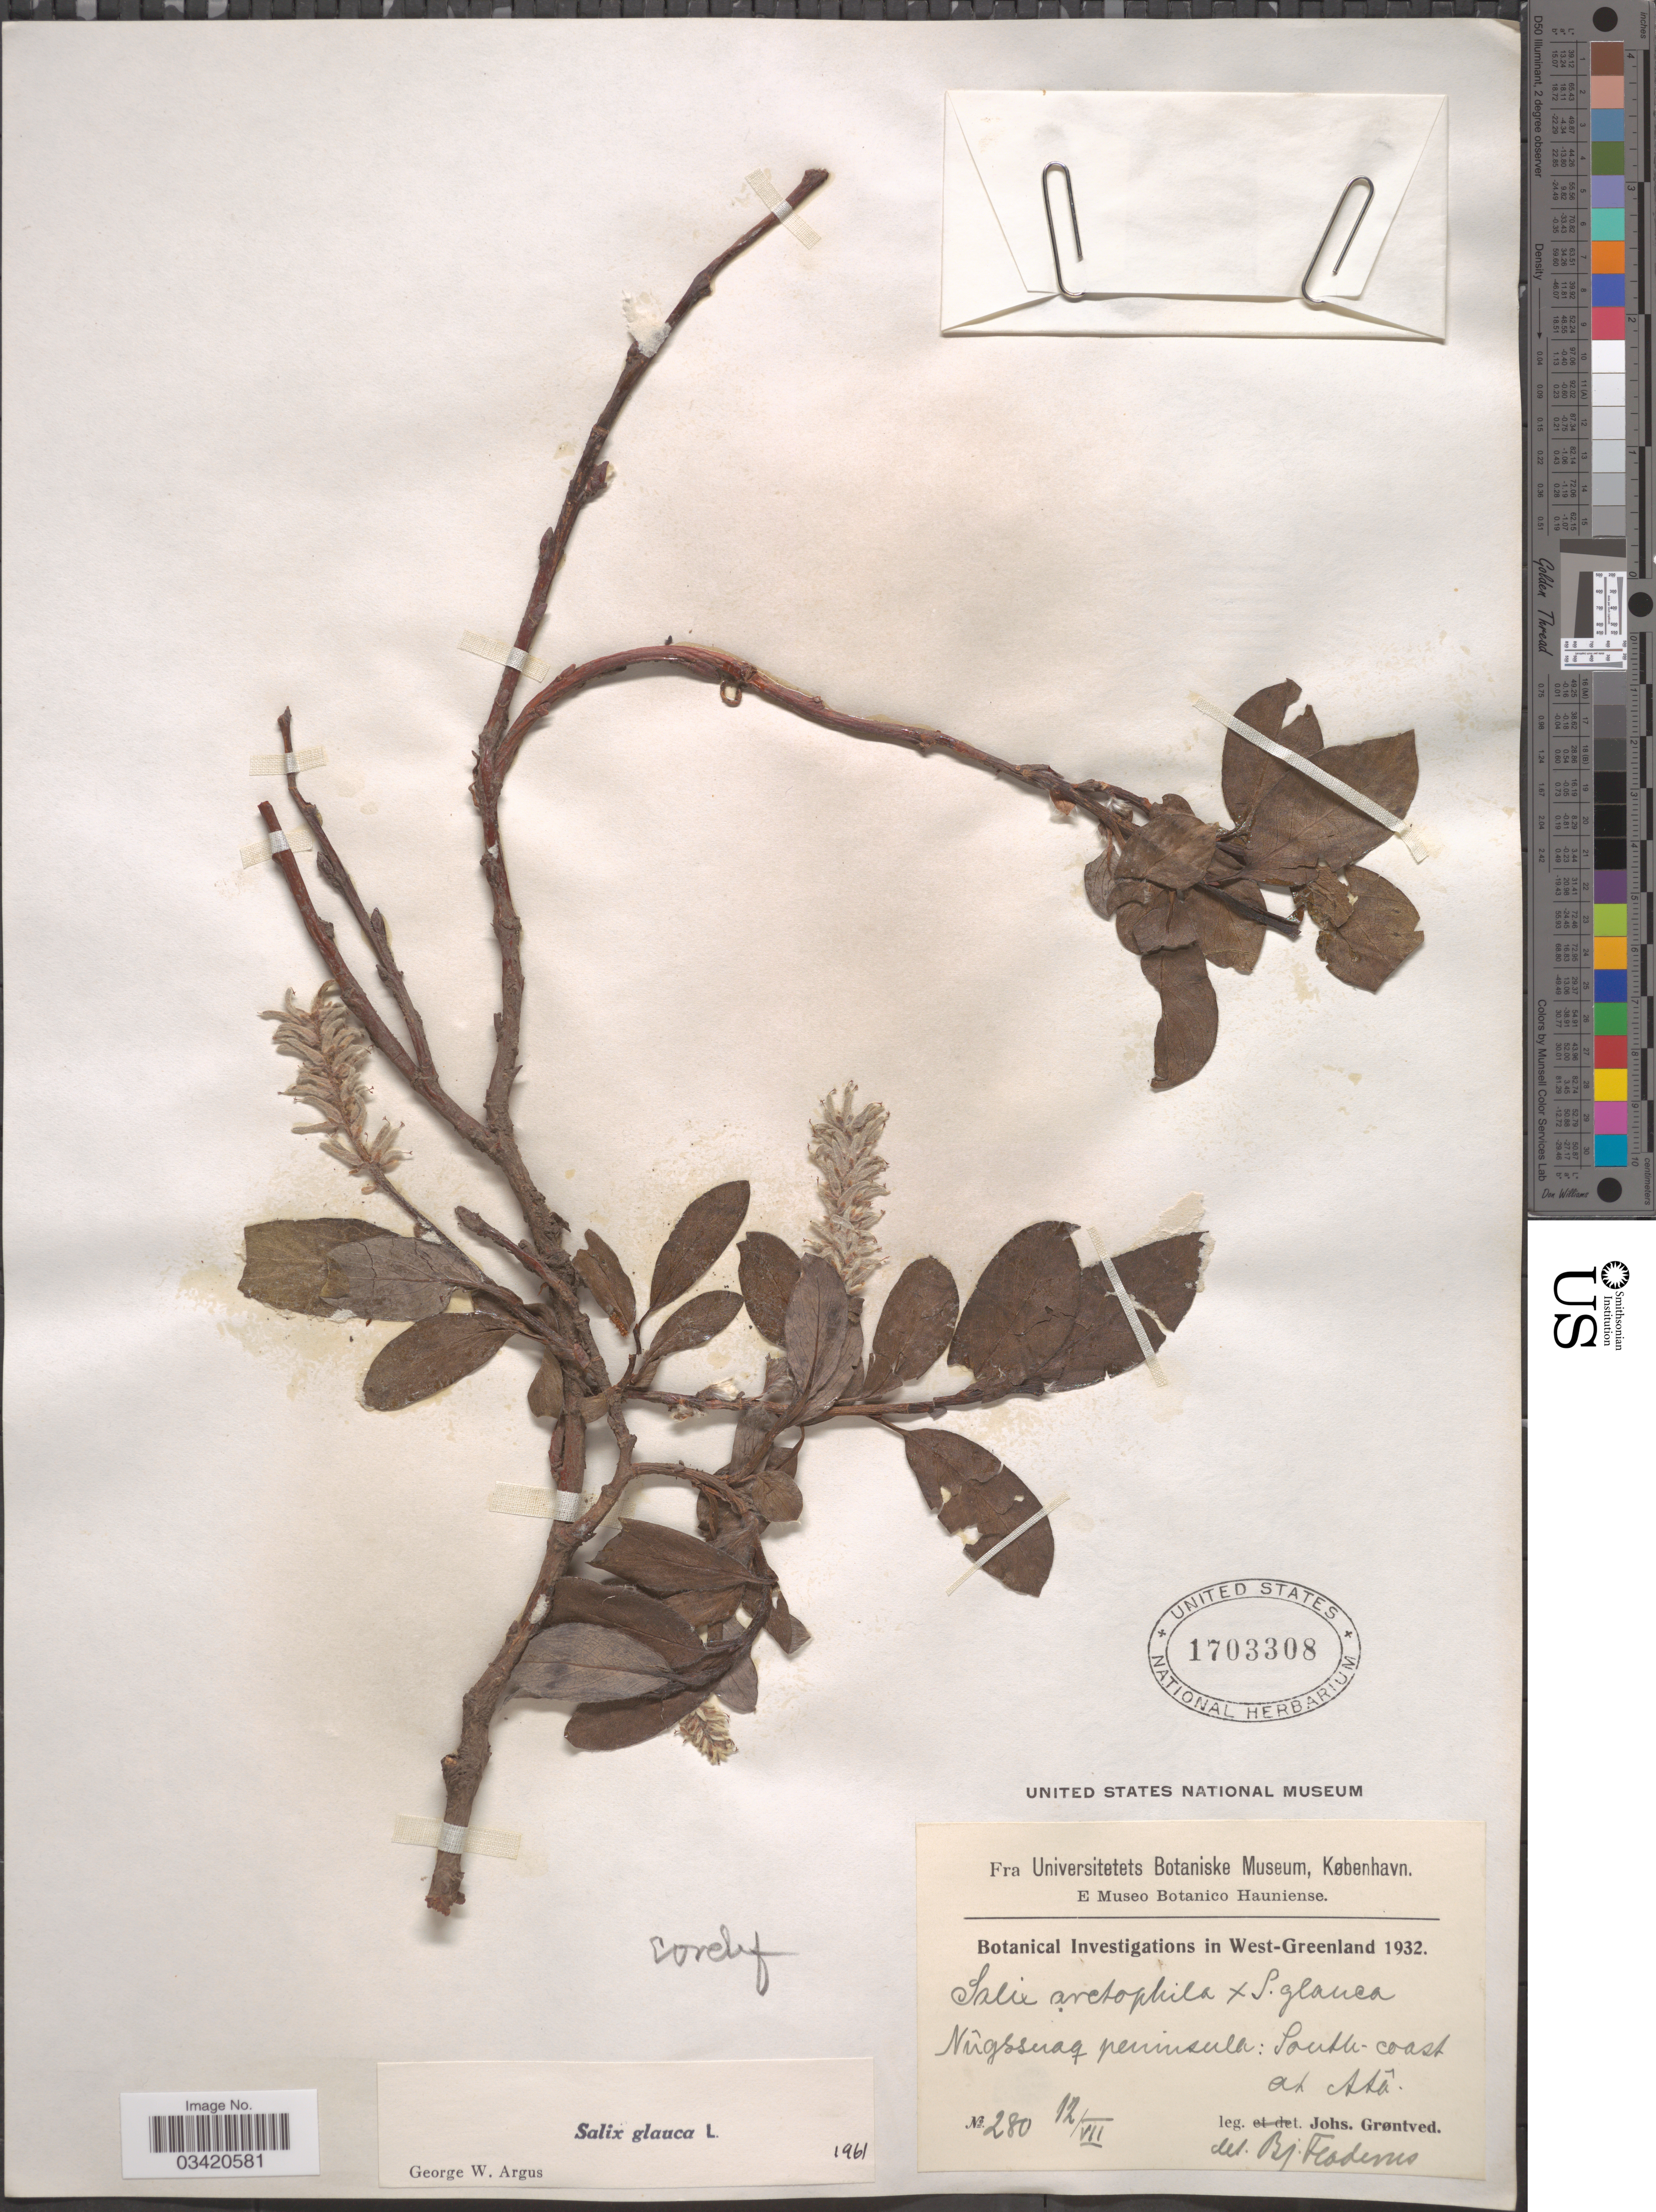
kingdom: Plantae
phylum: Tracheophyta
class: Magnoliopsida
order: Malpighiales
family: Salicaceae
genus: Salix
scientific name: Salix glauca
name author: L.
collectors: J. Grøntved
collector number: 280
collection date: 1932-07-12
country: Greenland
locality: West-Greenland. Nûgssuaq peninsula: South-coast at Atâ.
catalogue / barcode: US 1703308